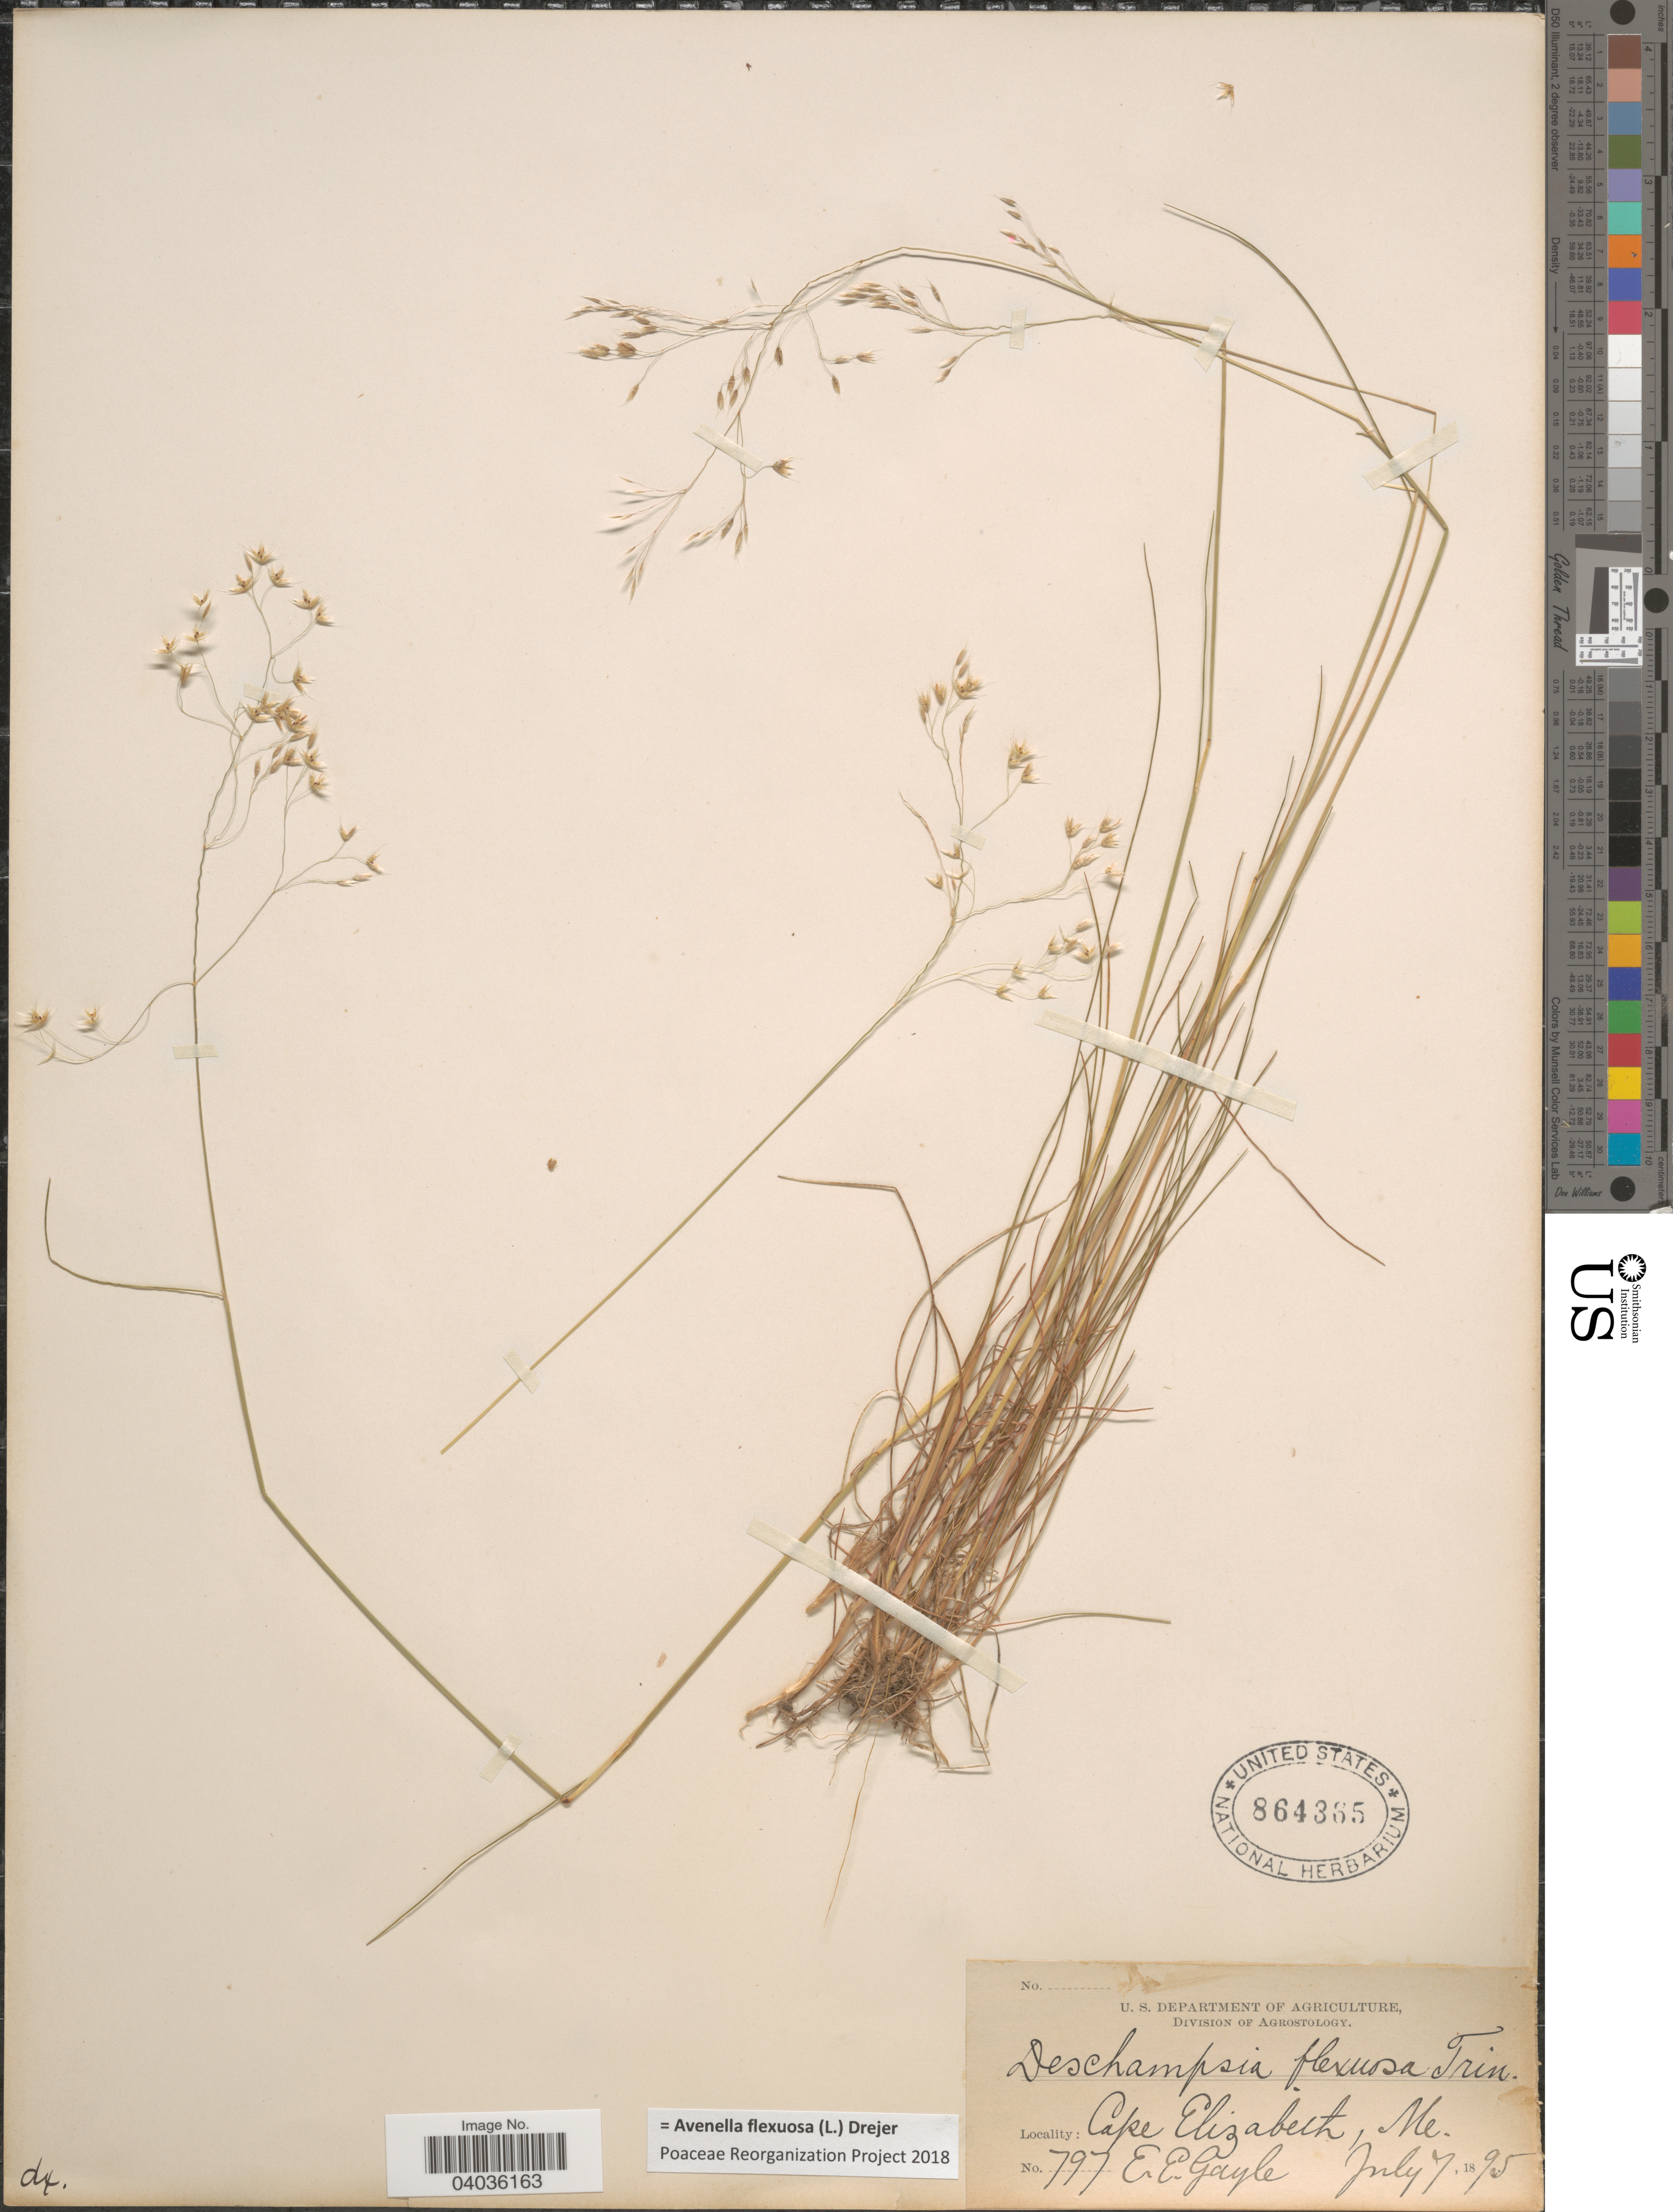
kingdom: Plantae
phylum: Tracheophyta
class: Liliopsida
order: Poales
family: Poaceae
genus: Avenella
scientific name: Avenella flexuosa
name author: (L.) Drejer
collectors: E. Gayle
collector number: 797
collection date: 1895-07-07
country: United States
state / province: Maine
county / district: Cumberland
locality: Cape Elizabeth.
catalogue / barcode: US 864365